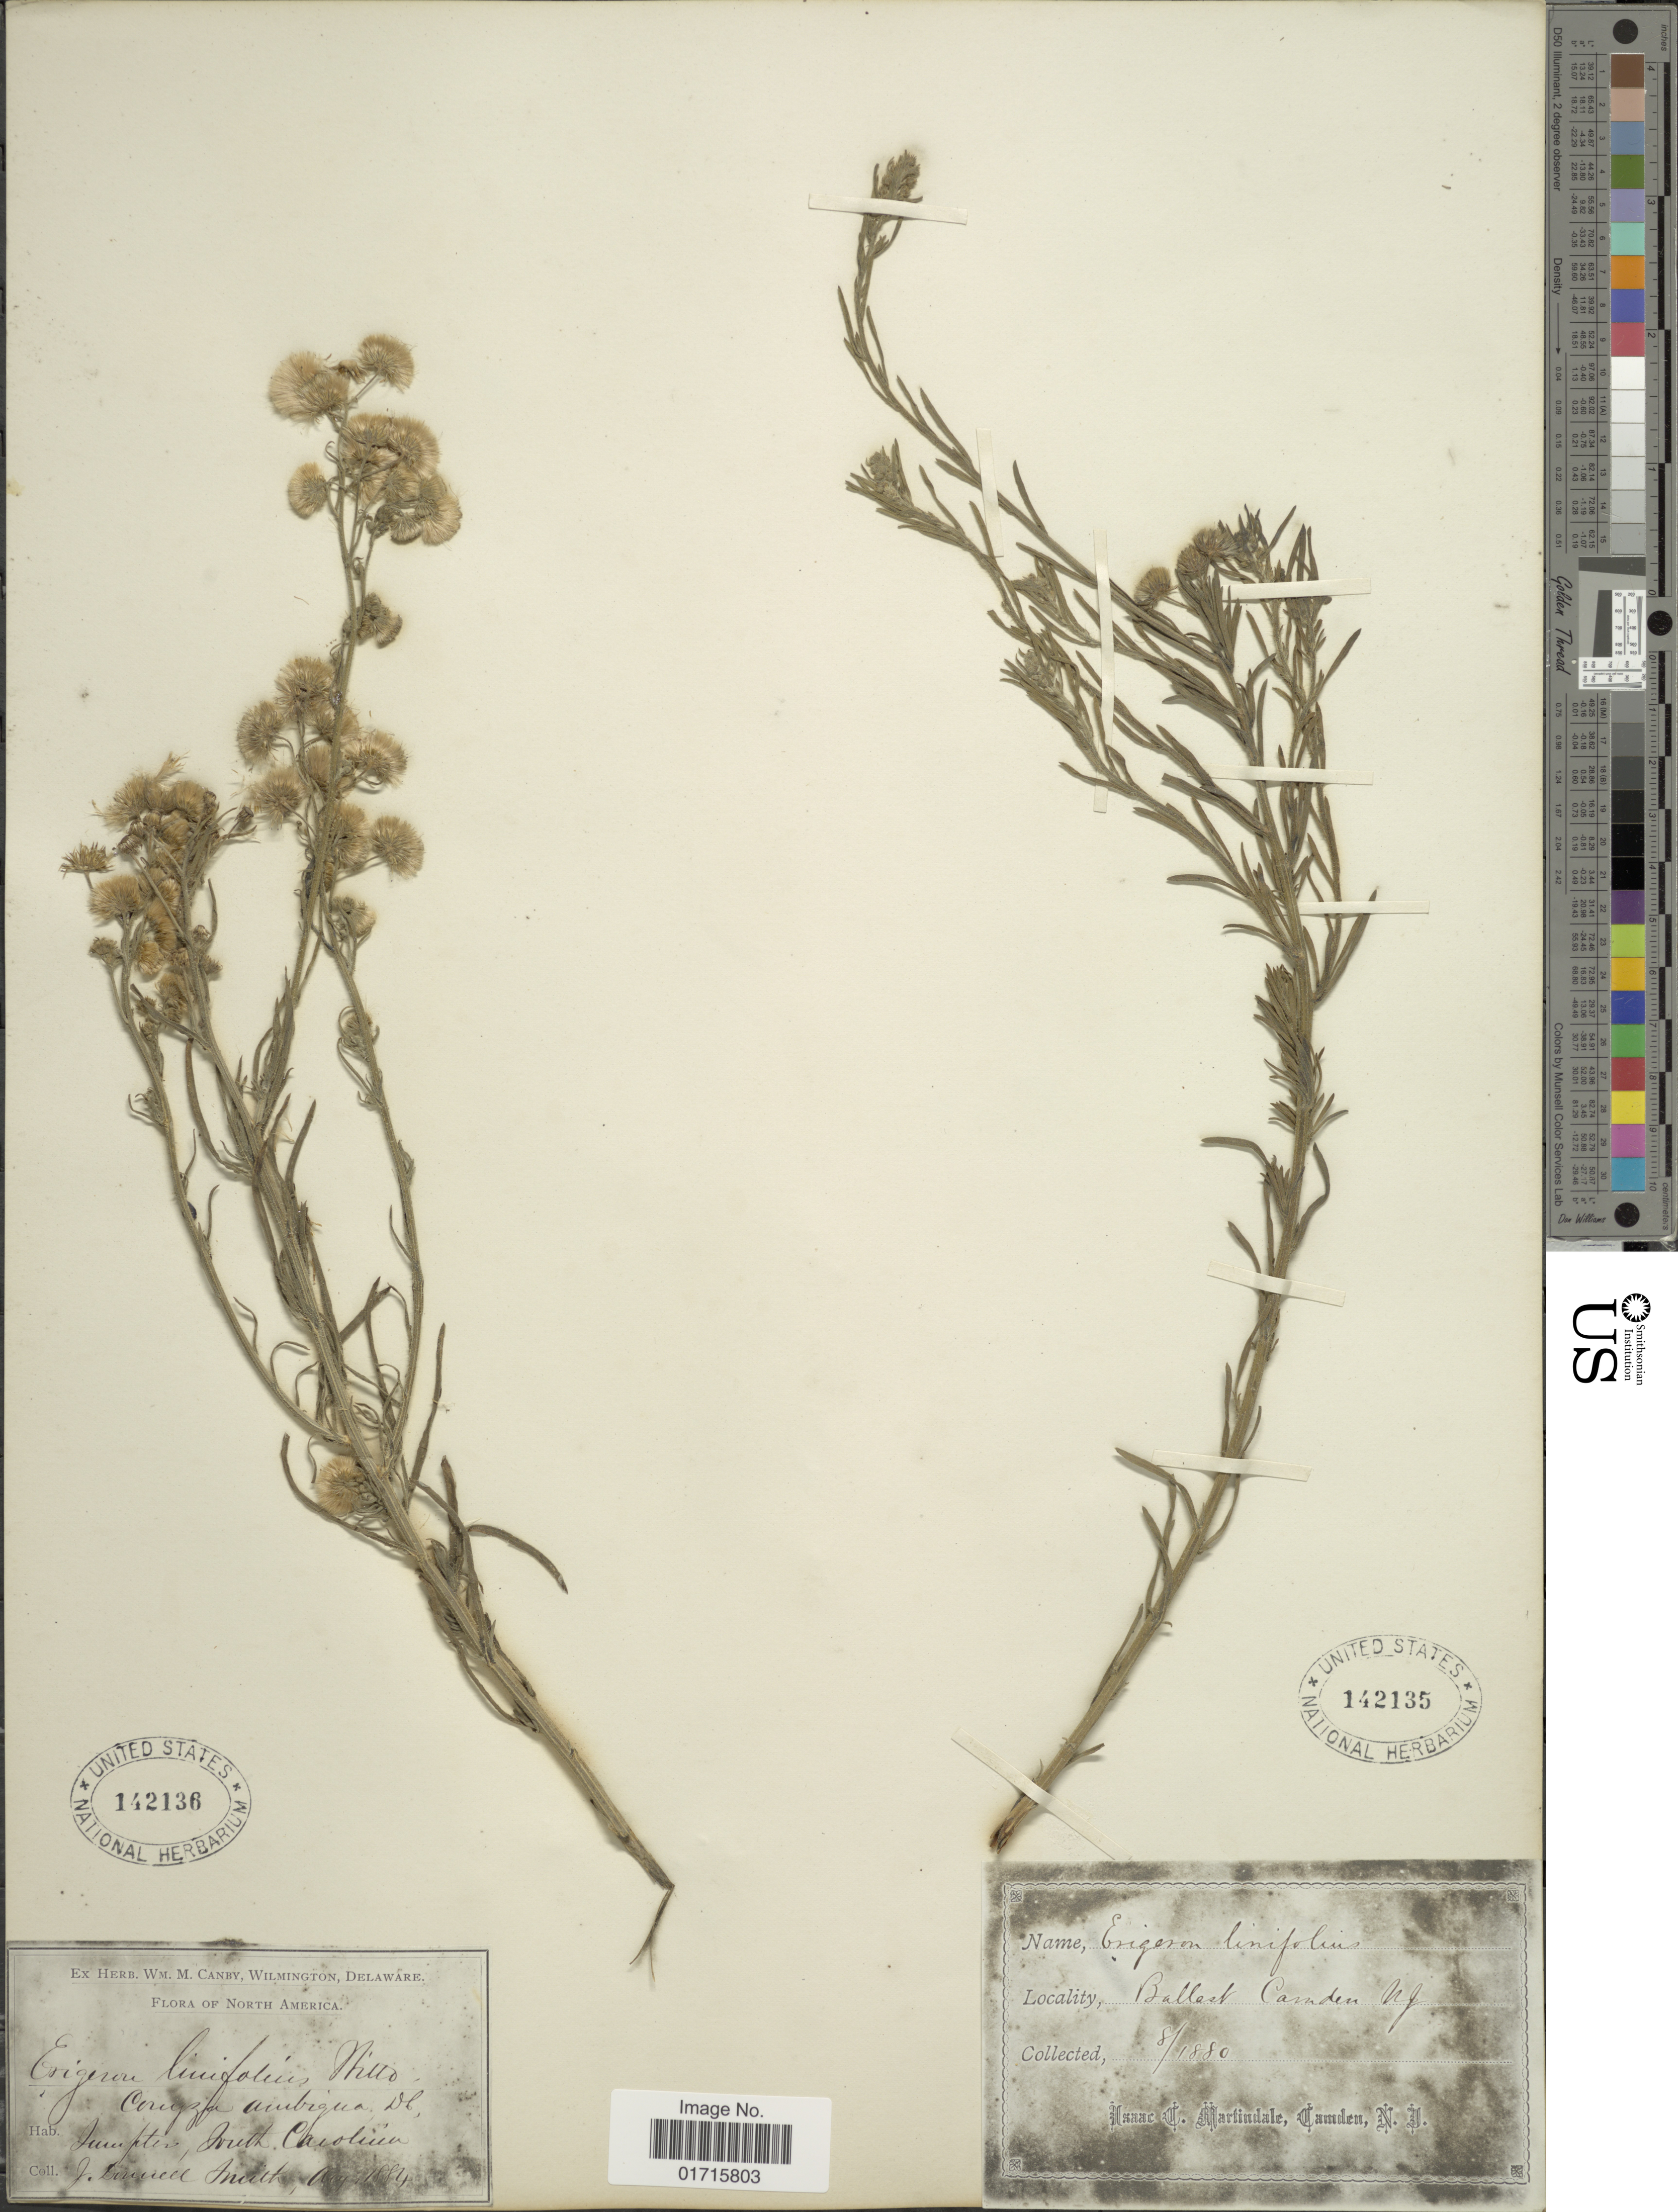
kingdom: Plantae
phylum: Tracheophyta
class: Magnoliopsida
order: Asterales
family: Asteraceae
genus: Conyza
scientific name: Conyza bonariensis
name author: (L.) Cronq.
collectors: J. Donnell Smith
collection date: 1884-08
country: United States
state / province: South Carolina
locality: Sumpter, South Carolina.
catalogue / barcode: US 142136